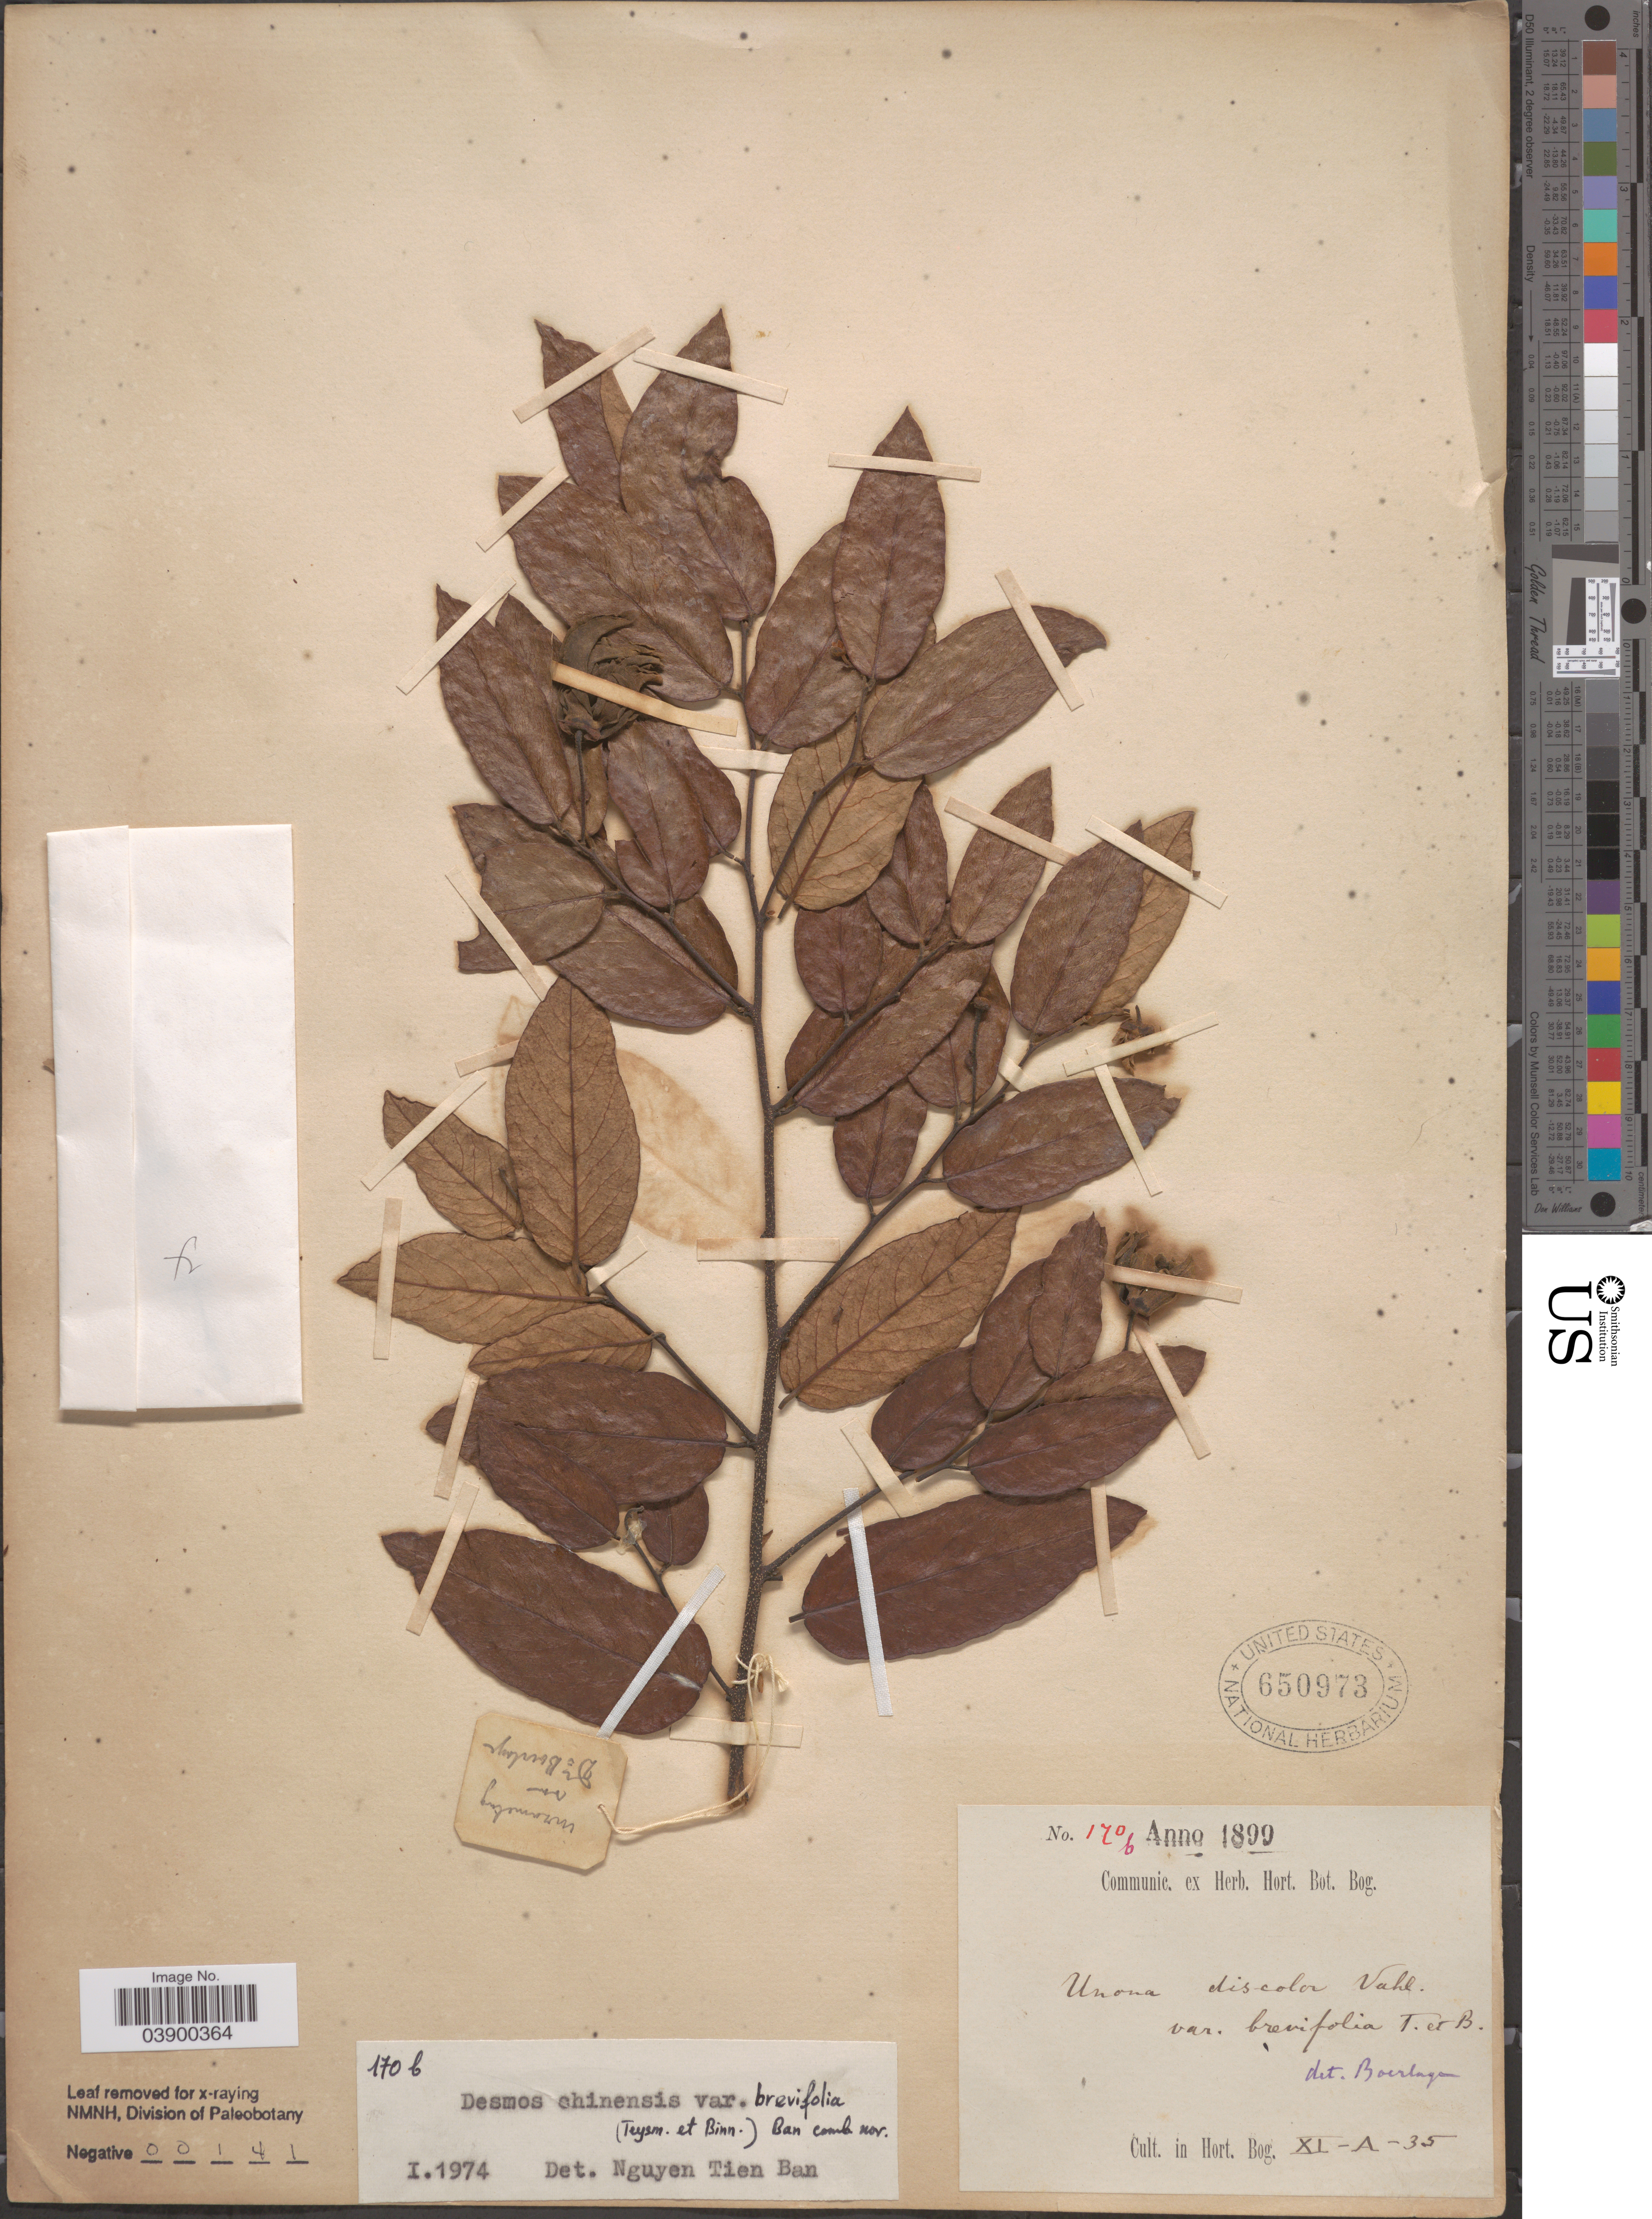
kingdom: Plantae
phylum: Tracheophyta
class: Magnoliopsida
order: Magnoliales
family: Annonaceae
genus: Desmos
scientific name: Desmos chinensis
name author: Lour.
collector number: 170b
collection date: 1899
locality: Cult. in Hort. Bog. XI-A-35.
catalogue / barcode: US 650973